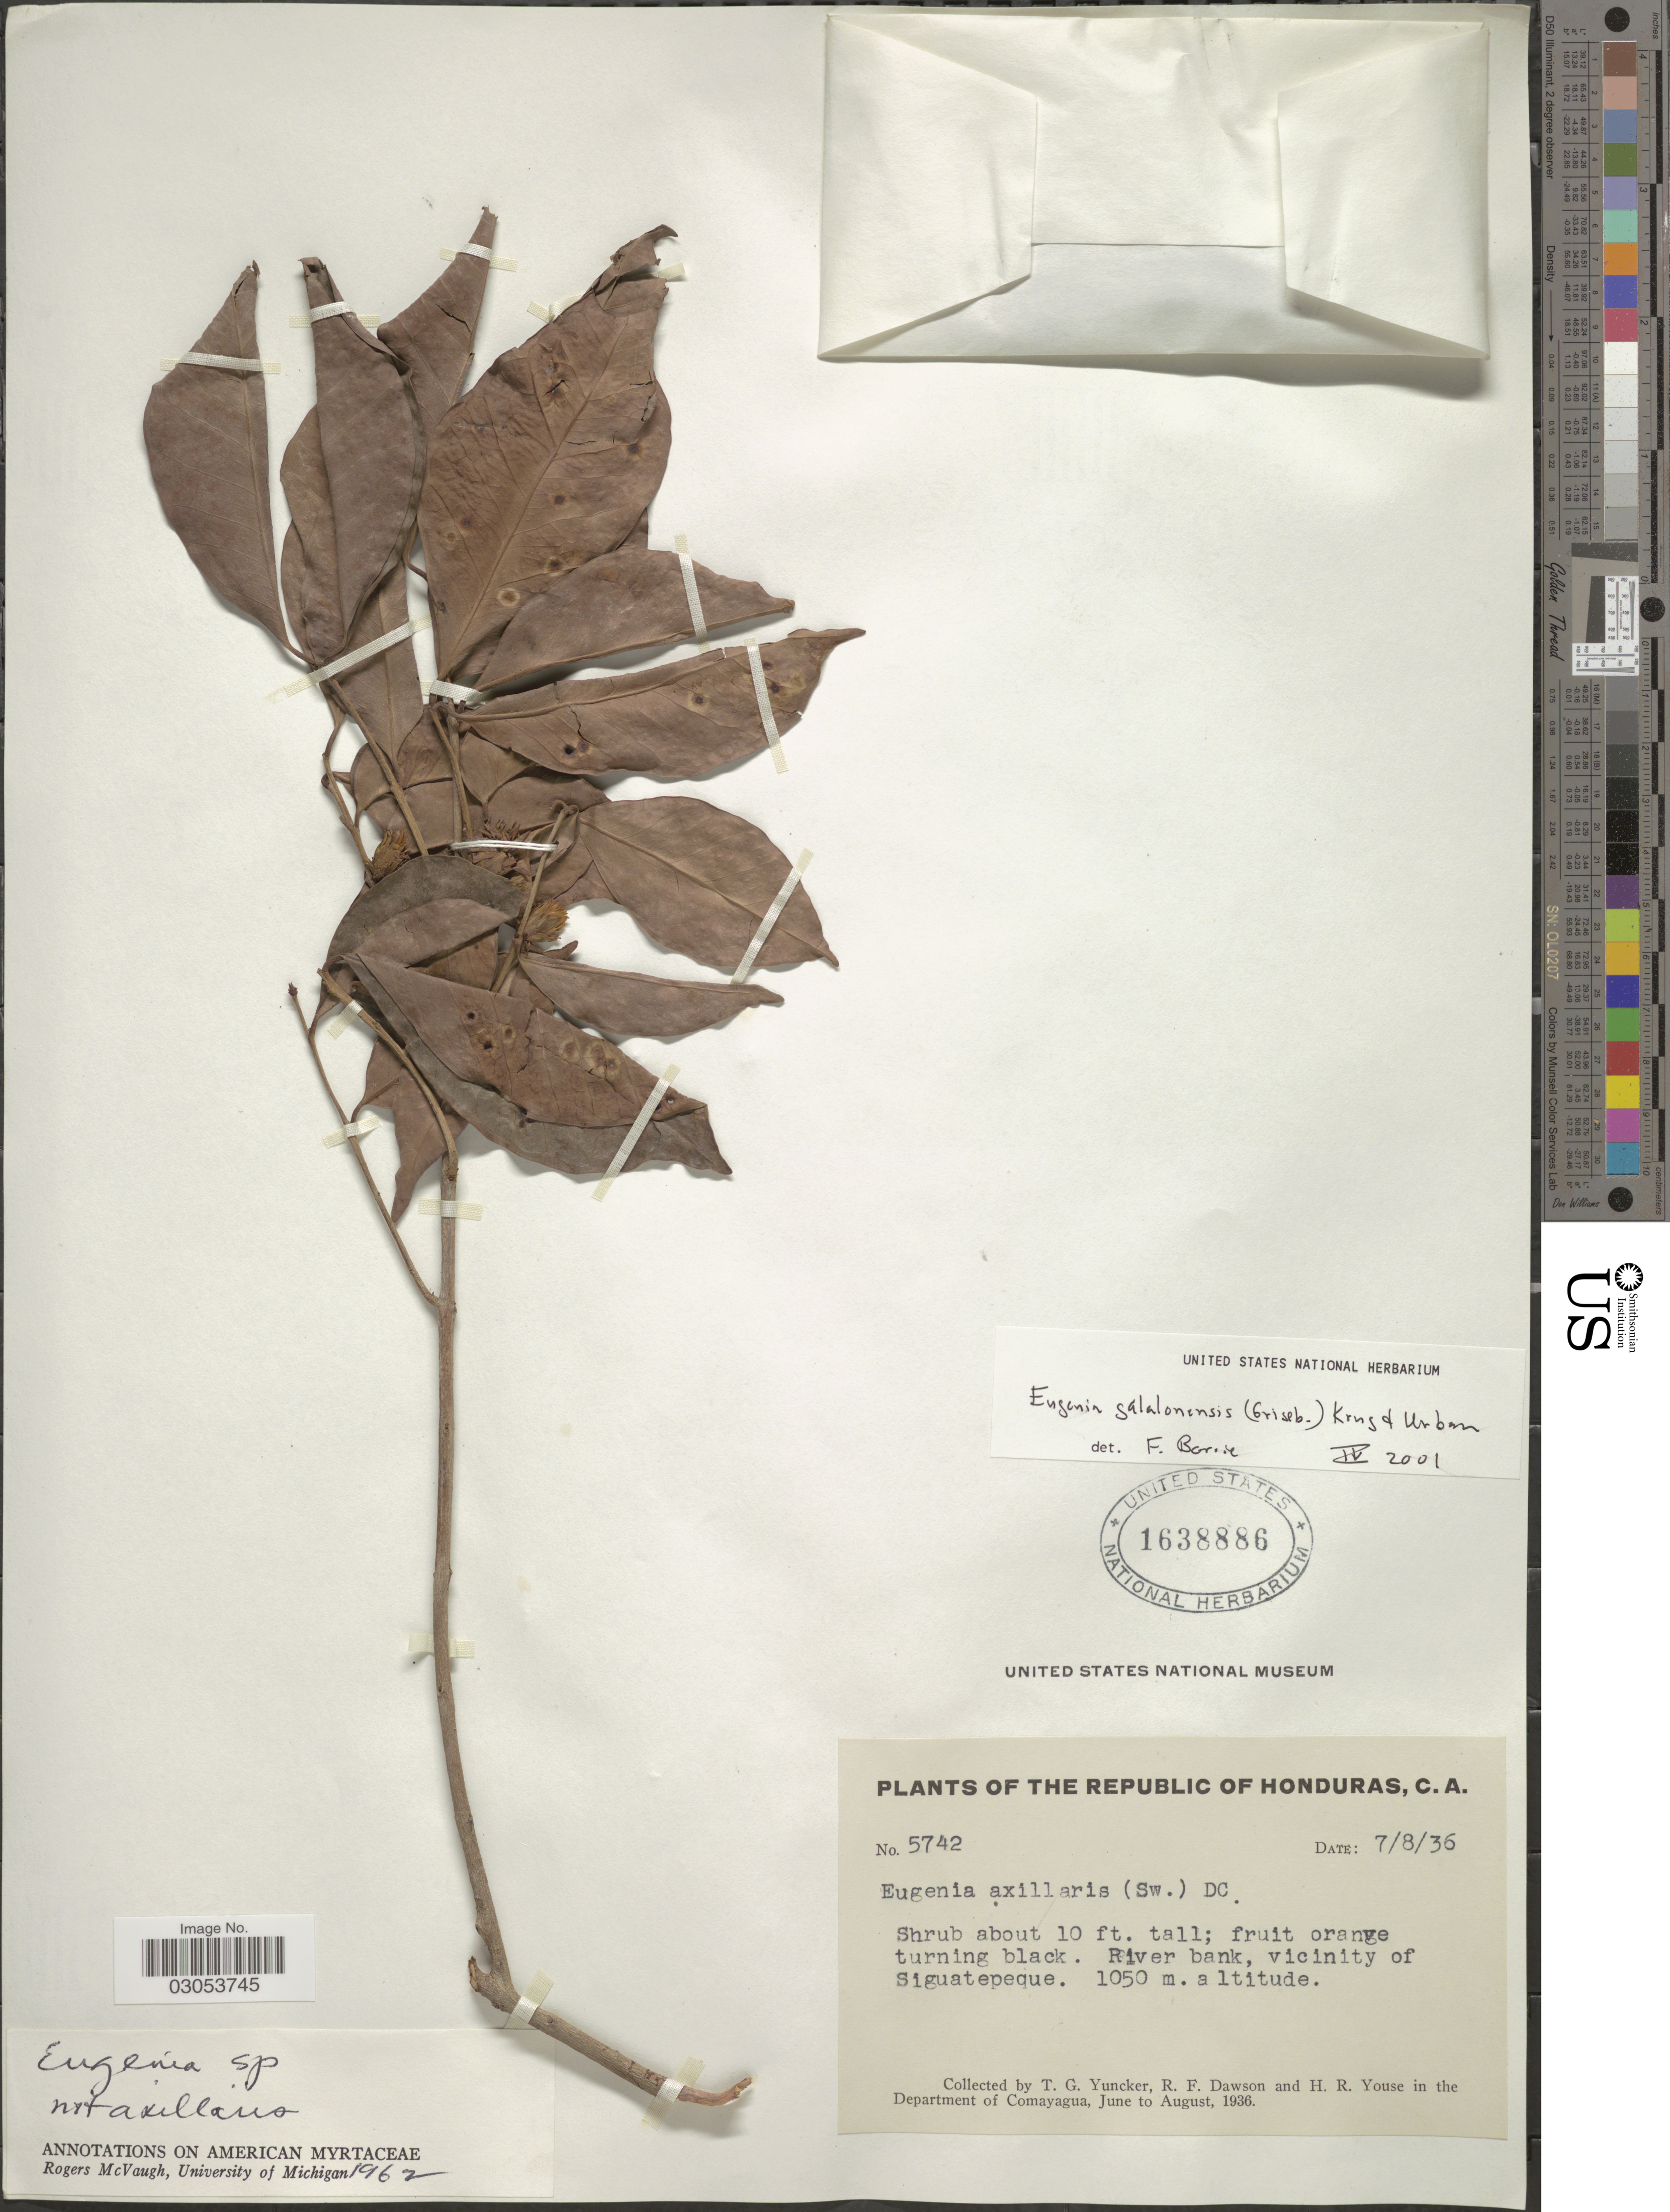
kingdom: Plantae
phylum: Tracheophyta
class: Magnoliopsida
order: Myrtales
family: Myrtaceae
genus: Eugenia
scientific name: Eugenia galalonensis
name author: (Griseb.) Krug & Urb.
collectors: T. G. Yuncker, R. F. Dawson & H. Youse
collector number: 5742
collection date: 1936-08-07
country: Honduras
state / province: Comayagua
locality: The Republic of Honduras, River bank, vicinity of Siguatepeque. Department of Comayagua.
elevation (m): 1050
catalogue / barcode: US 1638886